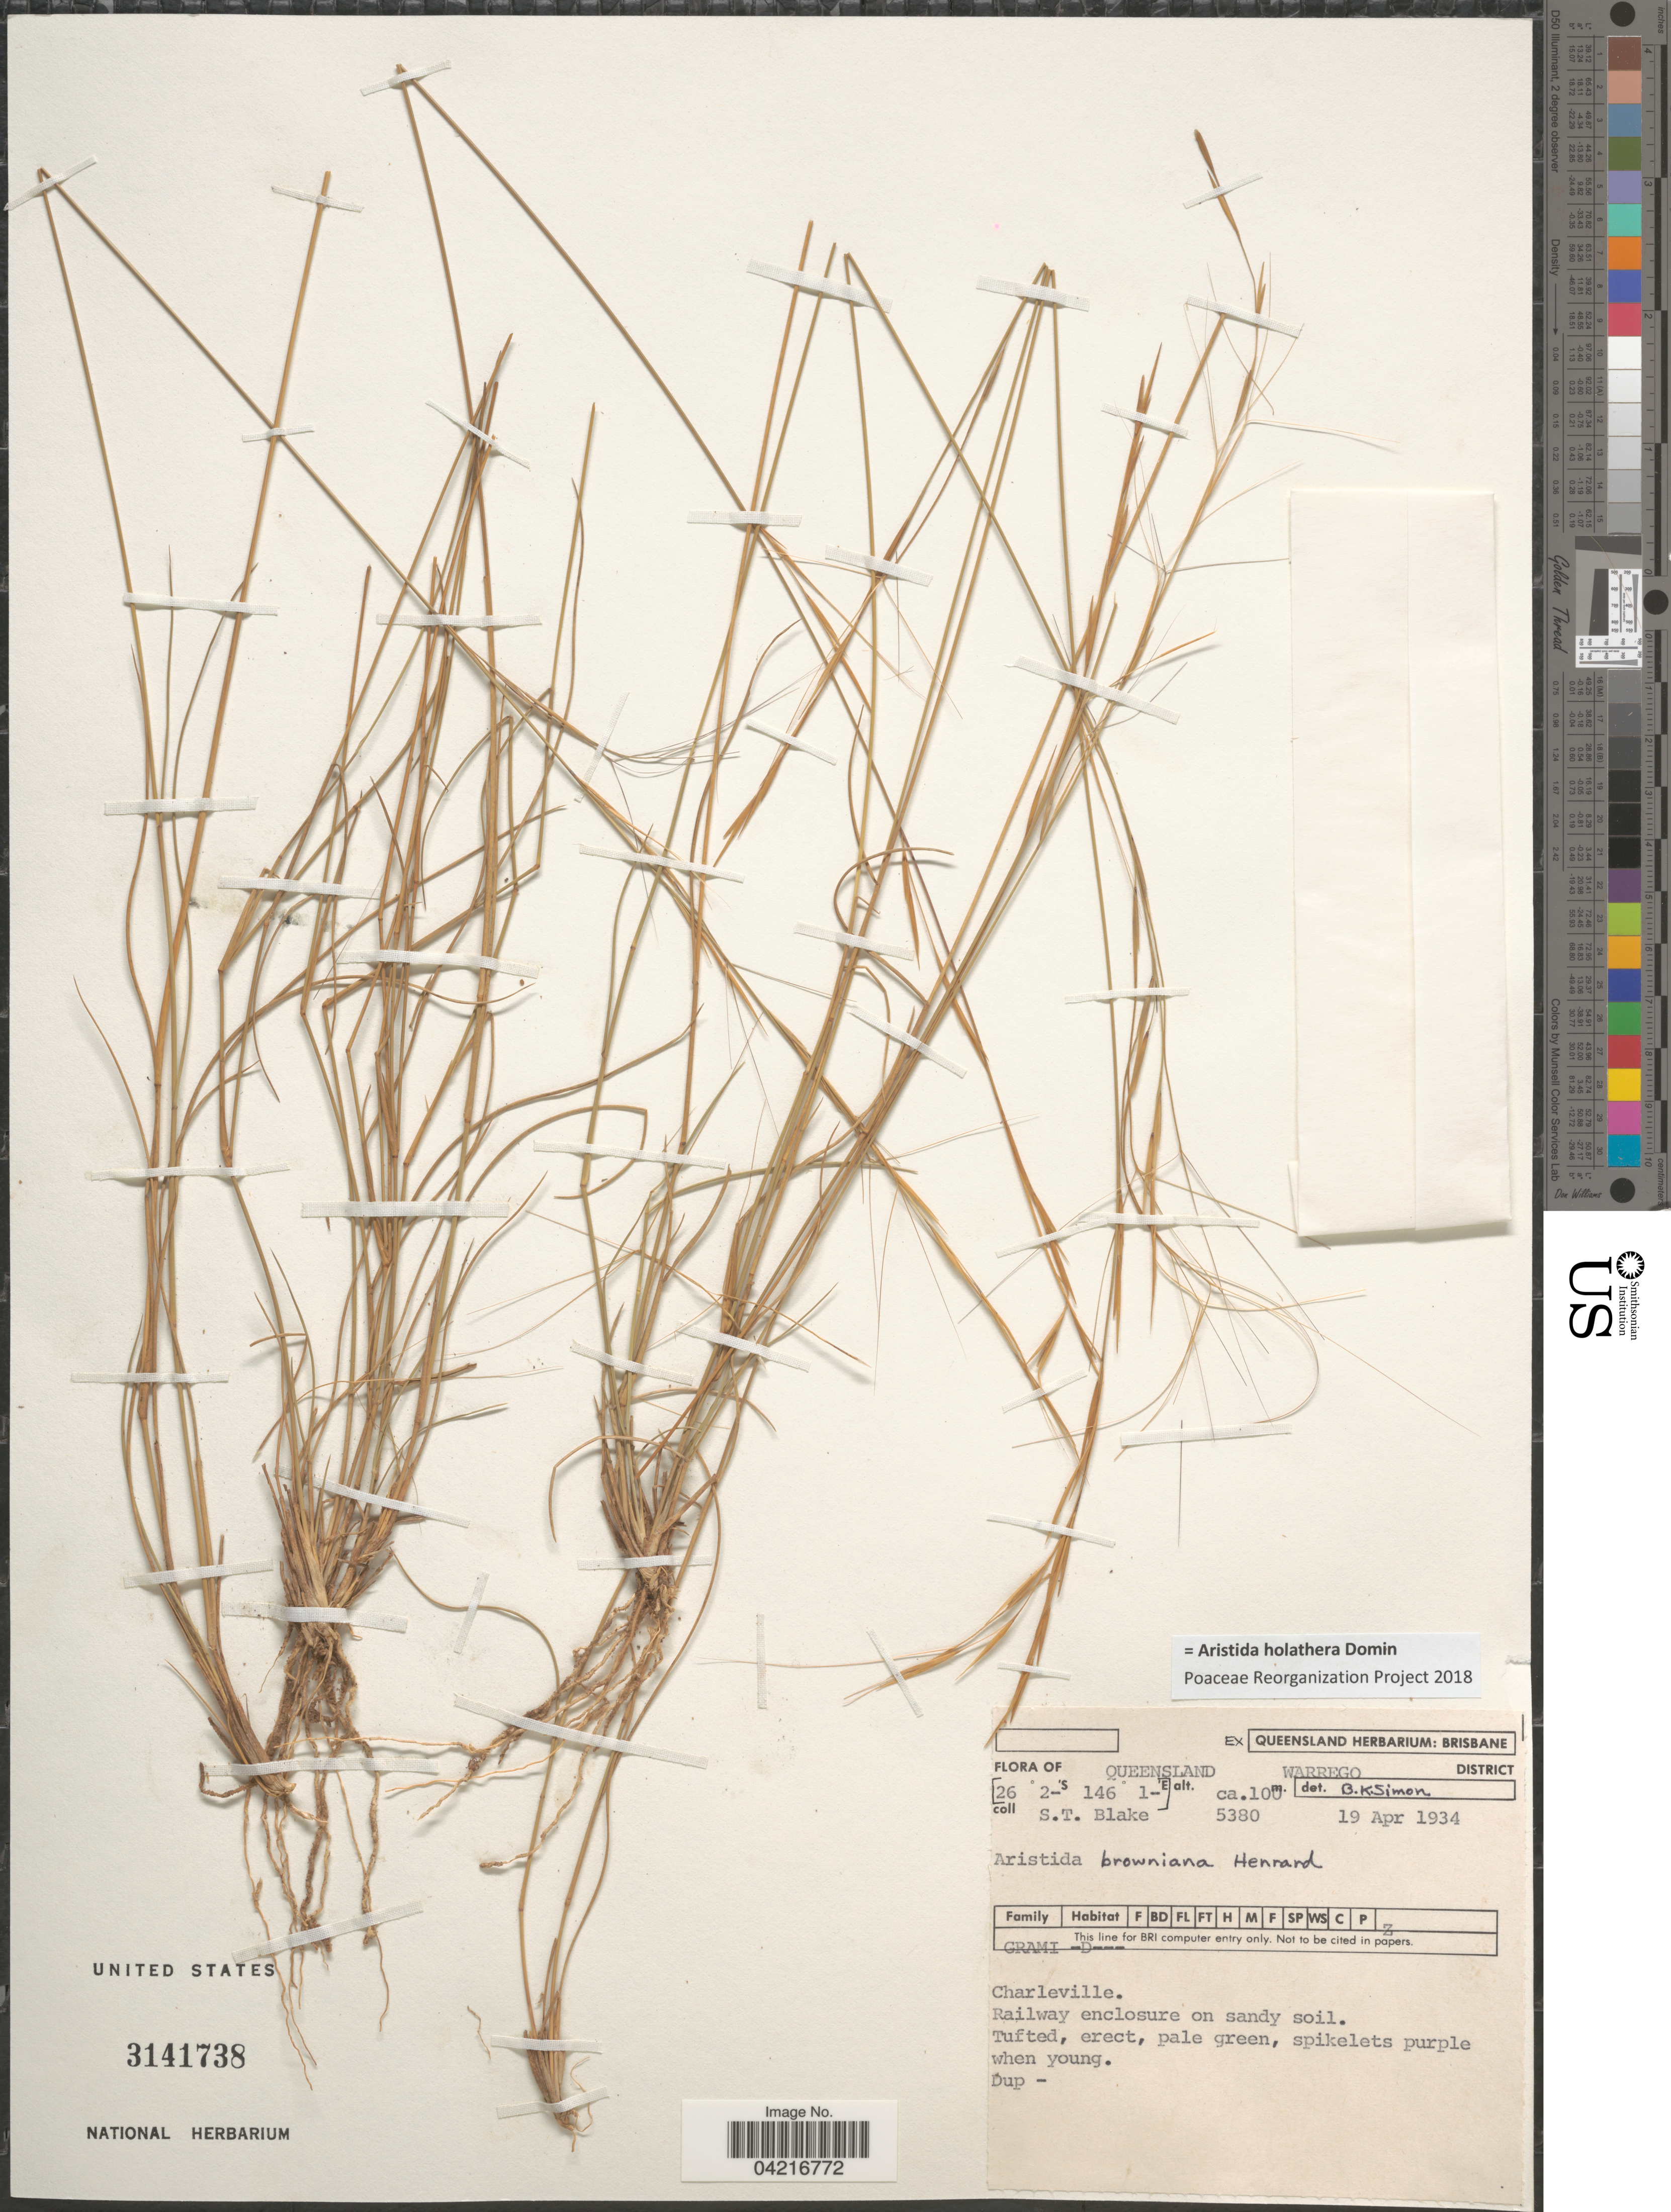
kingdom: Plantae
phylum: Tracheophyta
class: Liliopsida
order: Poales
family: Poaceae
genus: Aristida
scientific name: Aristida holathera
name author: Domin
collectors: S. T. Blake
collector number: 5380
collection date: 1934-04-19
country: Australia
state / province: Queensland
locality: Warrego District. Charleville.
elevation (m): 100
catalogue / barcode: US 3141738